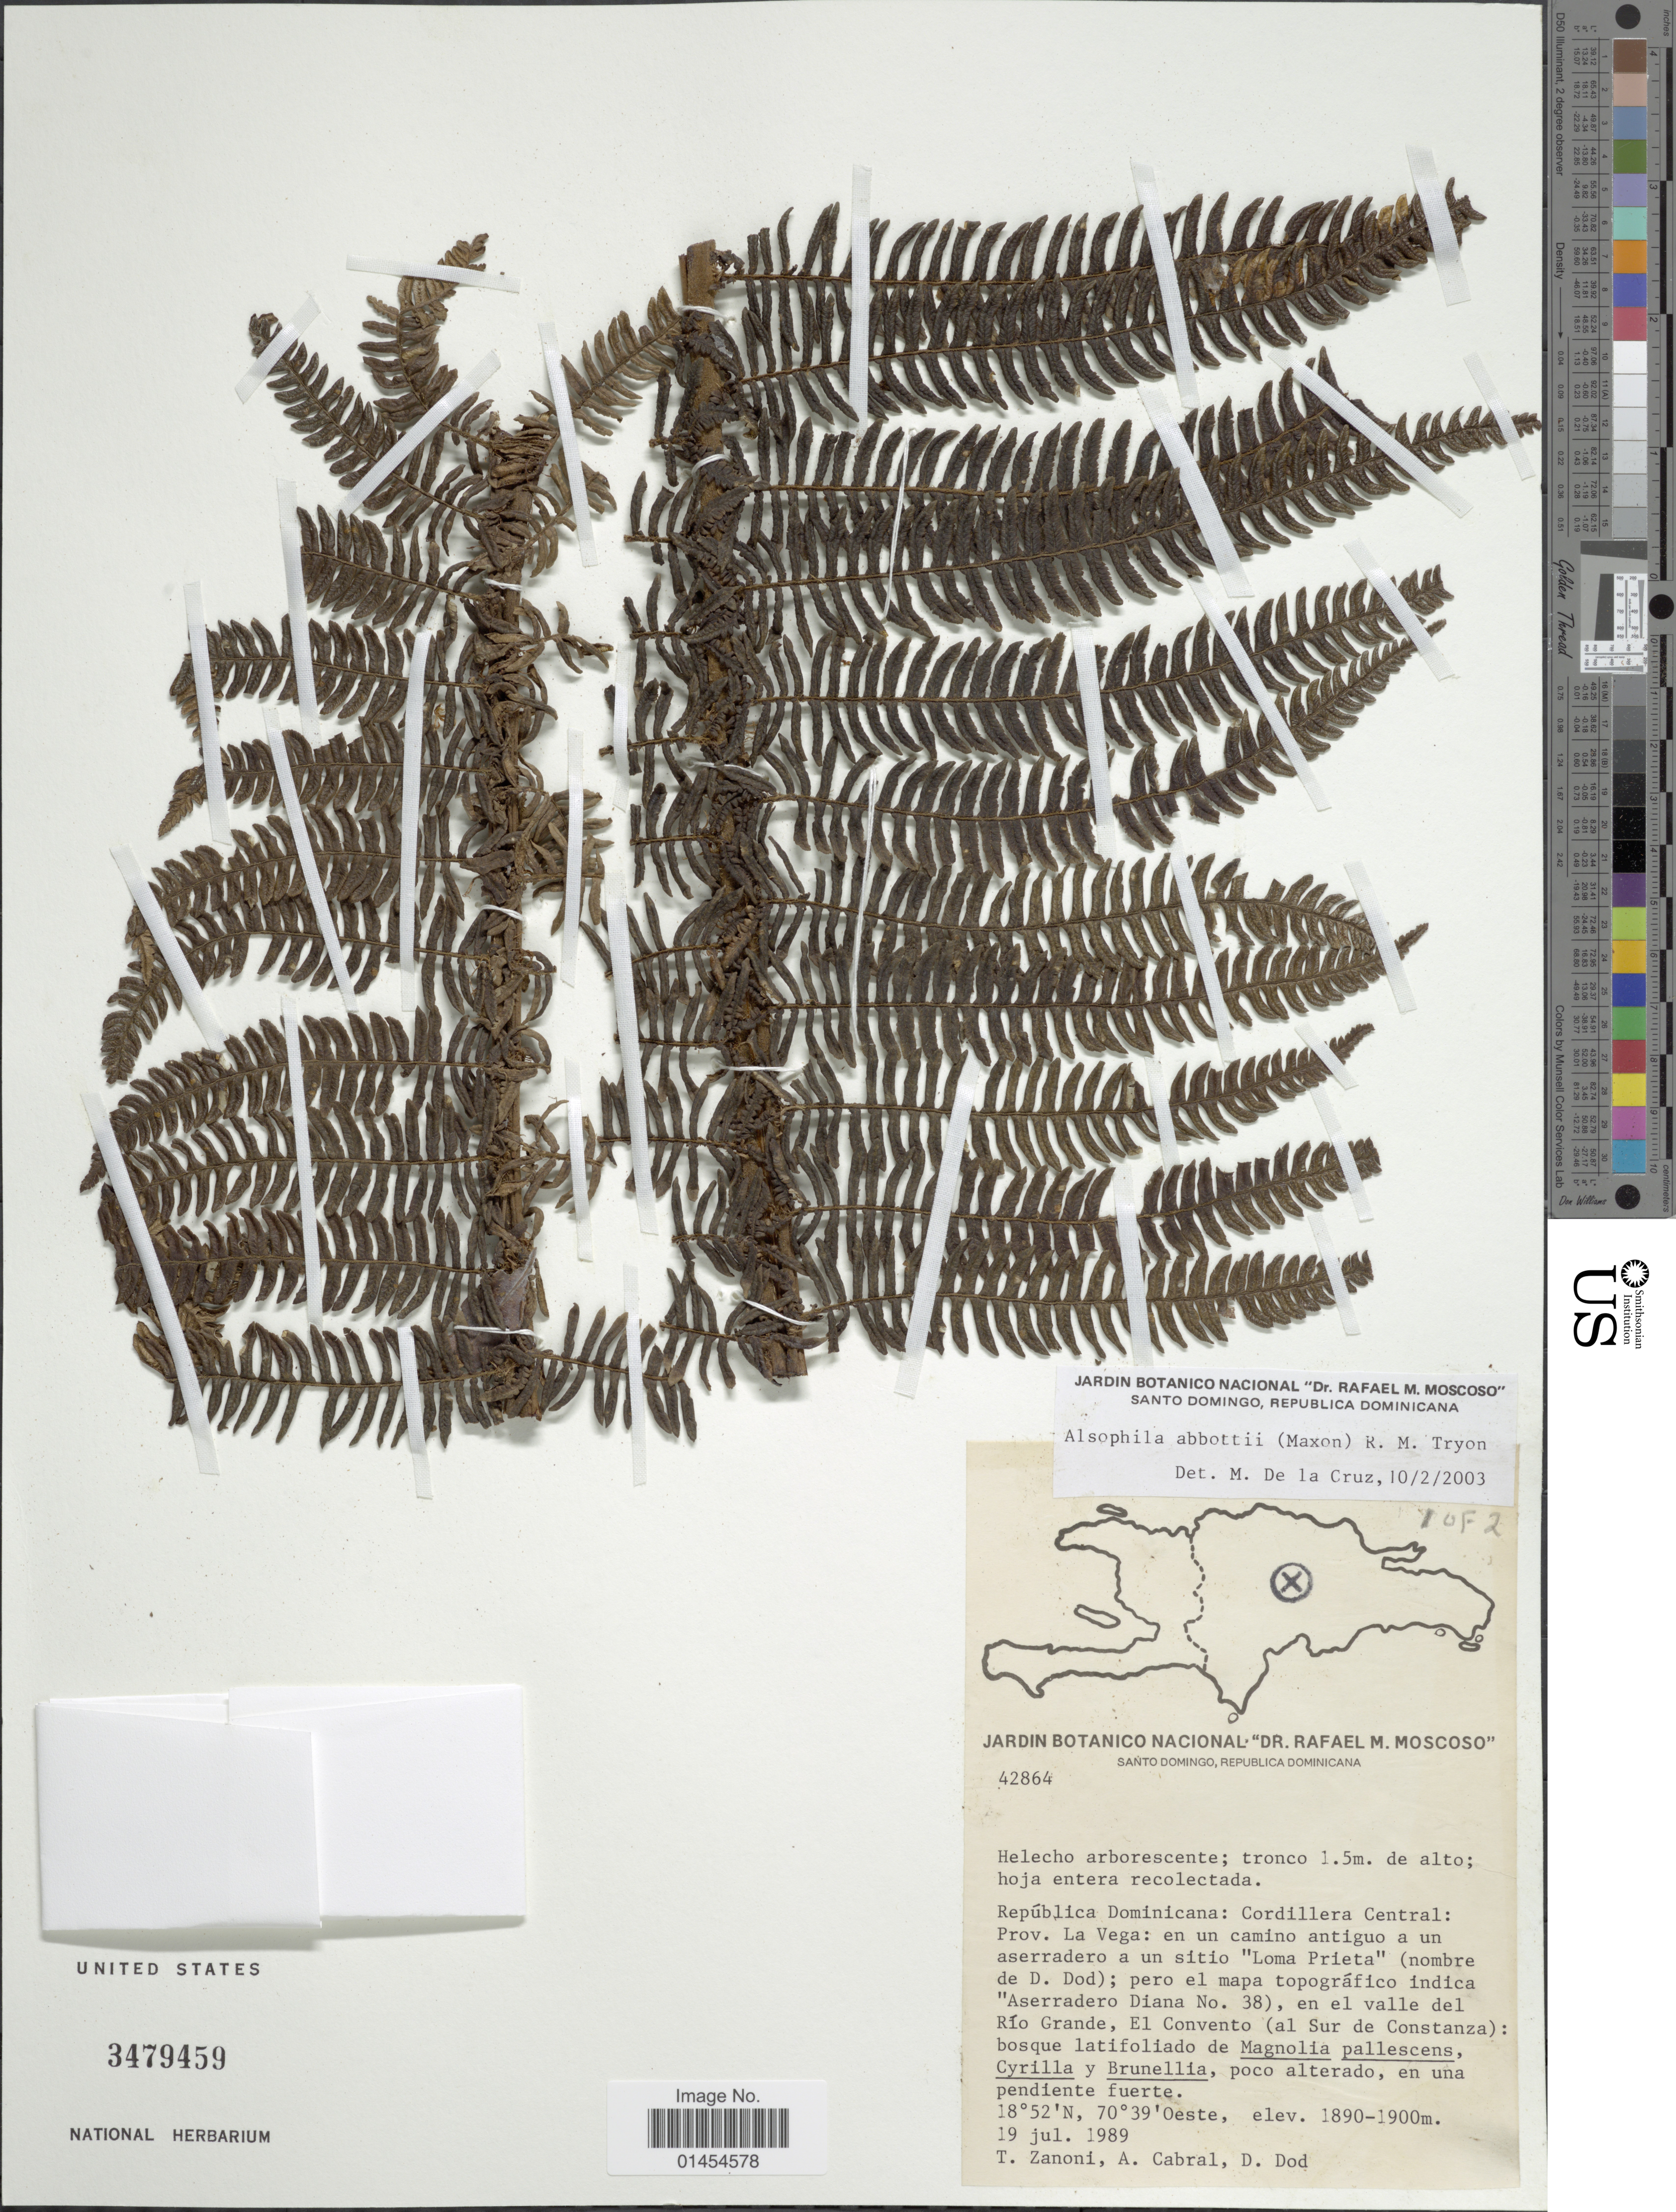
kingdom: Plantae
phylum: Tracheophyta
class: Polypodiopsida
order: Cyatheales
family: Cyatheaceae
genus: Alsophila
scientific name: Alsophila abbottii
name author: (Maxon) R.M. Tryon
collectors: T. A. Zanoni, A. Cabral & D. Dod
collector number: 42864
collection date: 1989-07-19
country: Dominican Republic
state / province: La Vega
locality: República Dominicana: Cordillera Central: Prov. La Vega: en un camino antiguo a un aserradero a un sitio "Loma Prieta"; pero el mapa topográfico indica, en el valle del Río Grande, El Convento (al Sur de Constanza)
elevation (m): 1890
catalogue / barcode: US 3479459